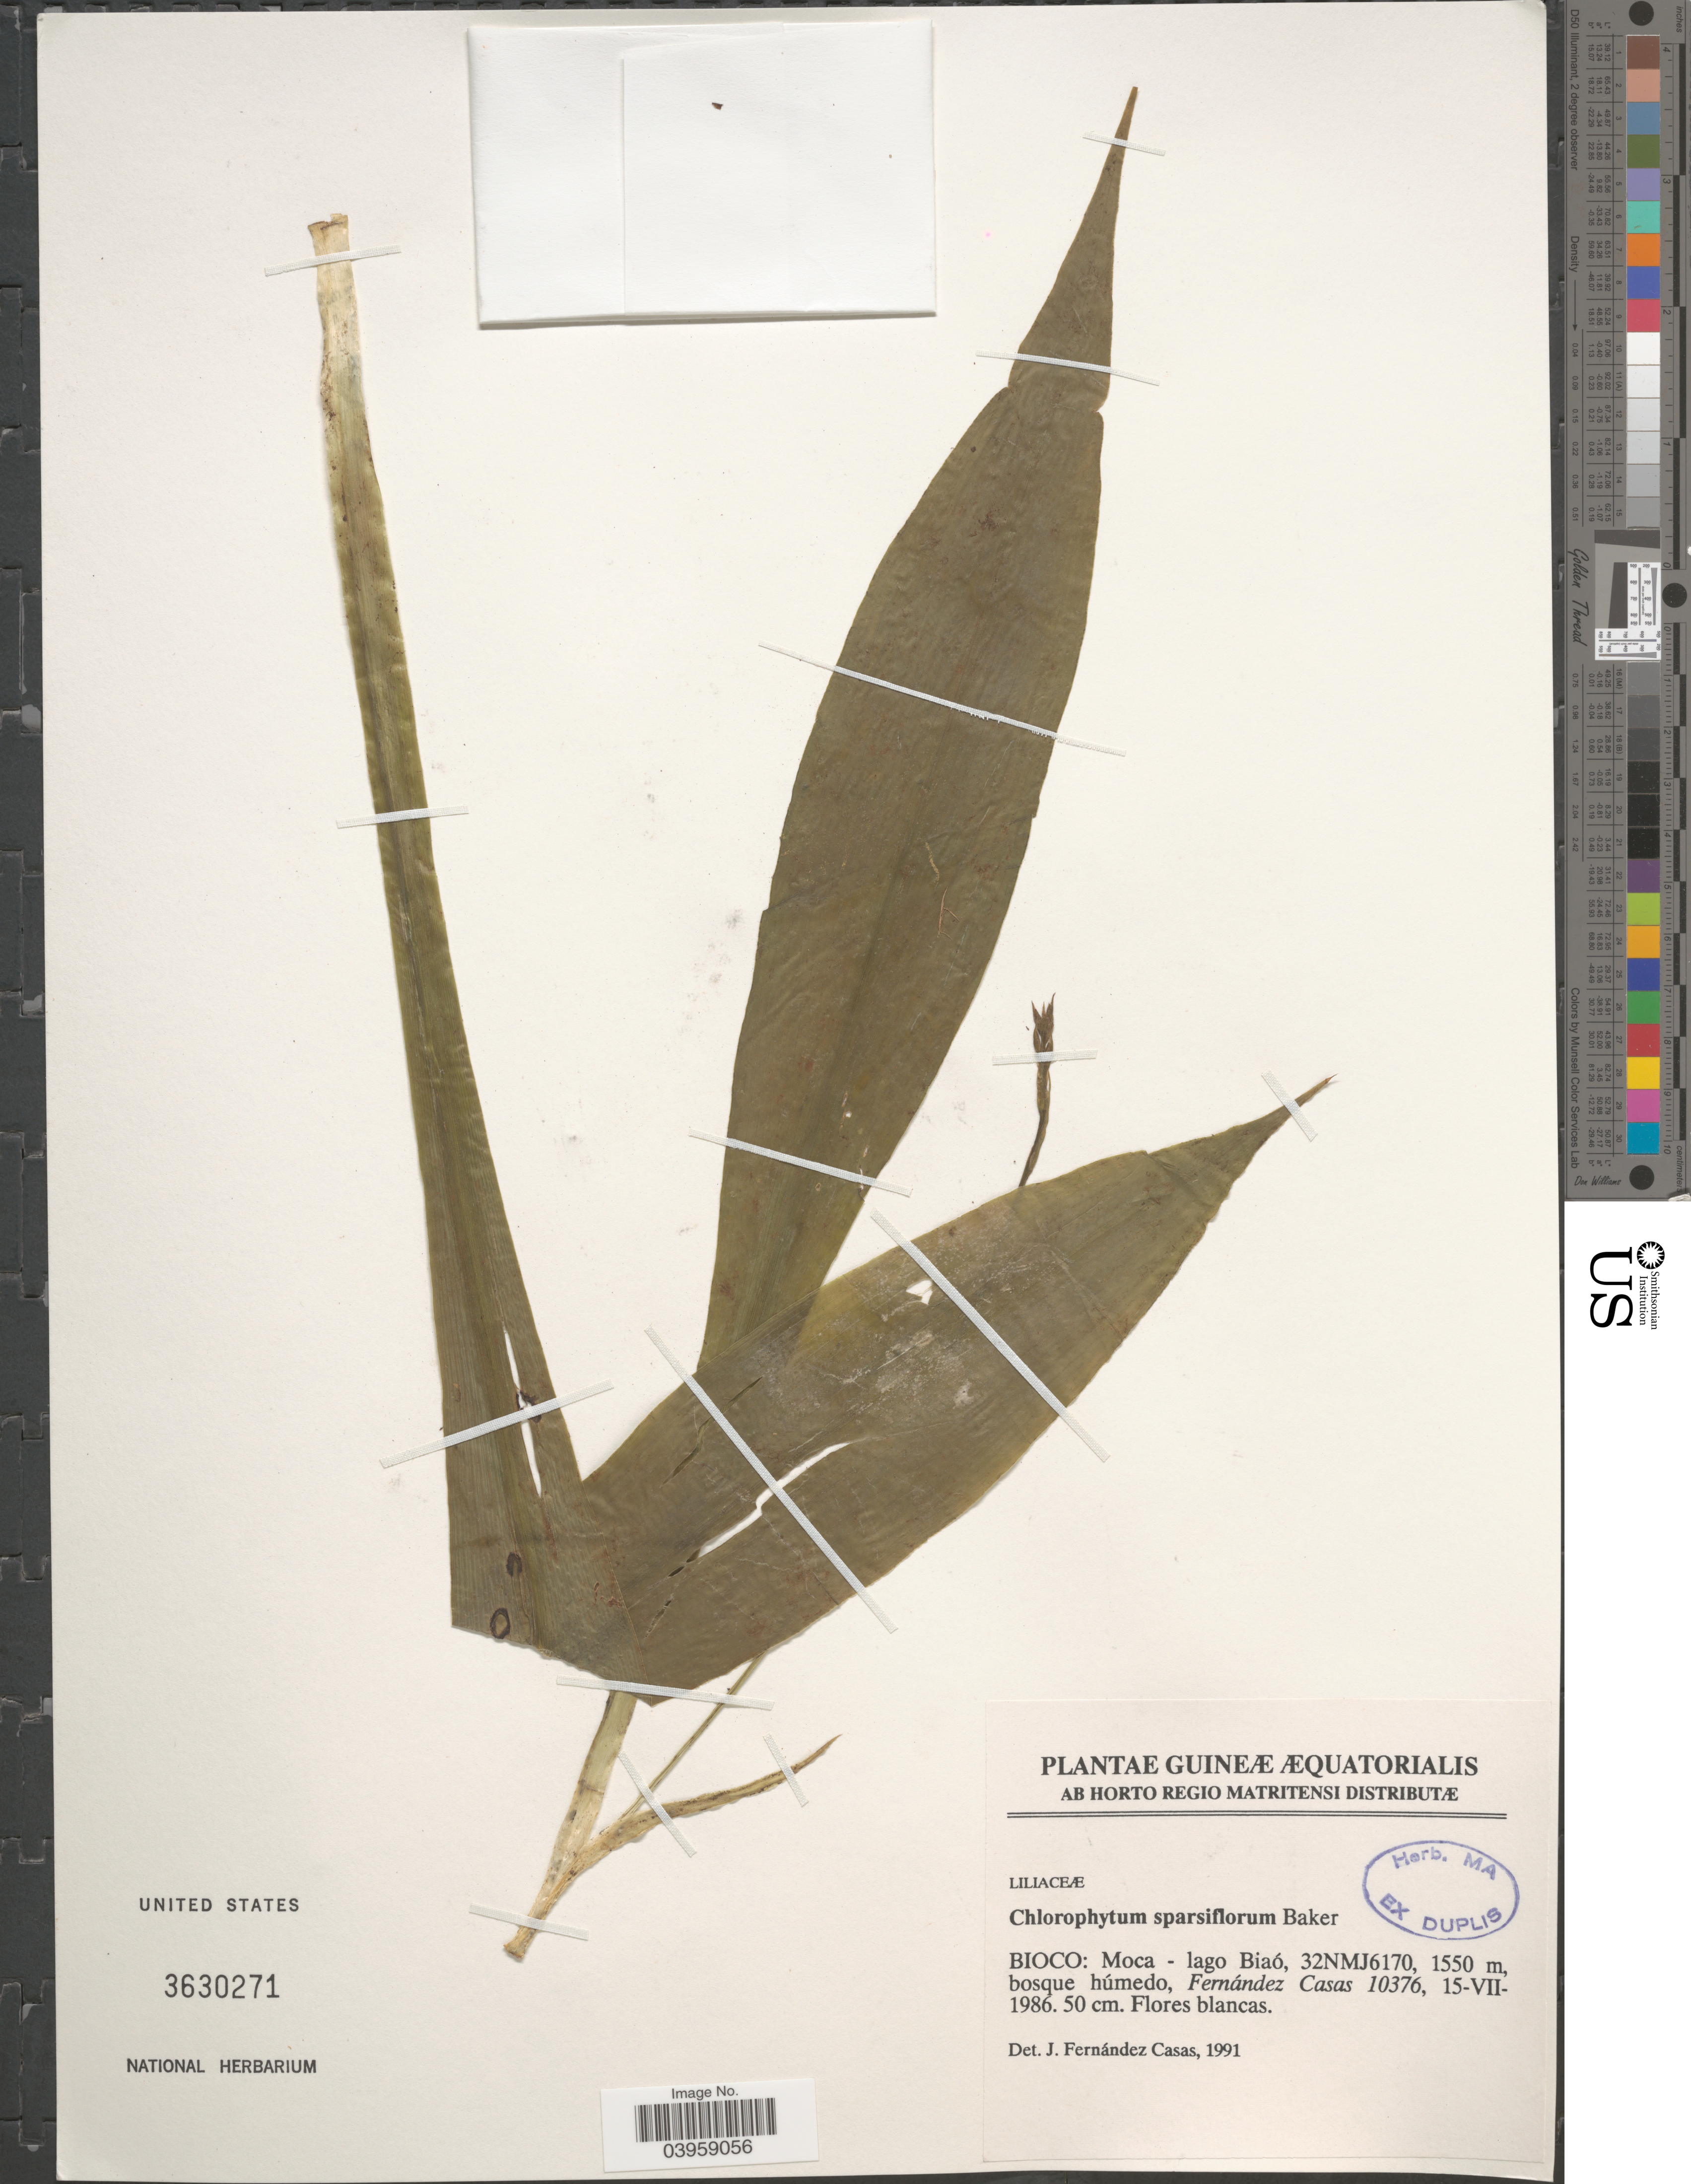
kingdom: Plantae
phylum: Tracheophyta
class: Liliopsida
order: Asparagales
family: Asparagaceae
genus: Chlorophytum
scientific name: Chlorophytum sparsiflorum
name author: Baker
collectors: F. Casas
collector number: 10376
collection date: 1986-07-15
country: Equatorial Guinea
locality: Guineæ Æquatorialis. Bioco: Moca - lago Biaó, 32NMJ6170.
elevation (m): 1550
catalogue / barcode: US 3630271